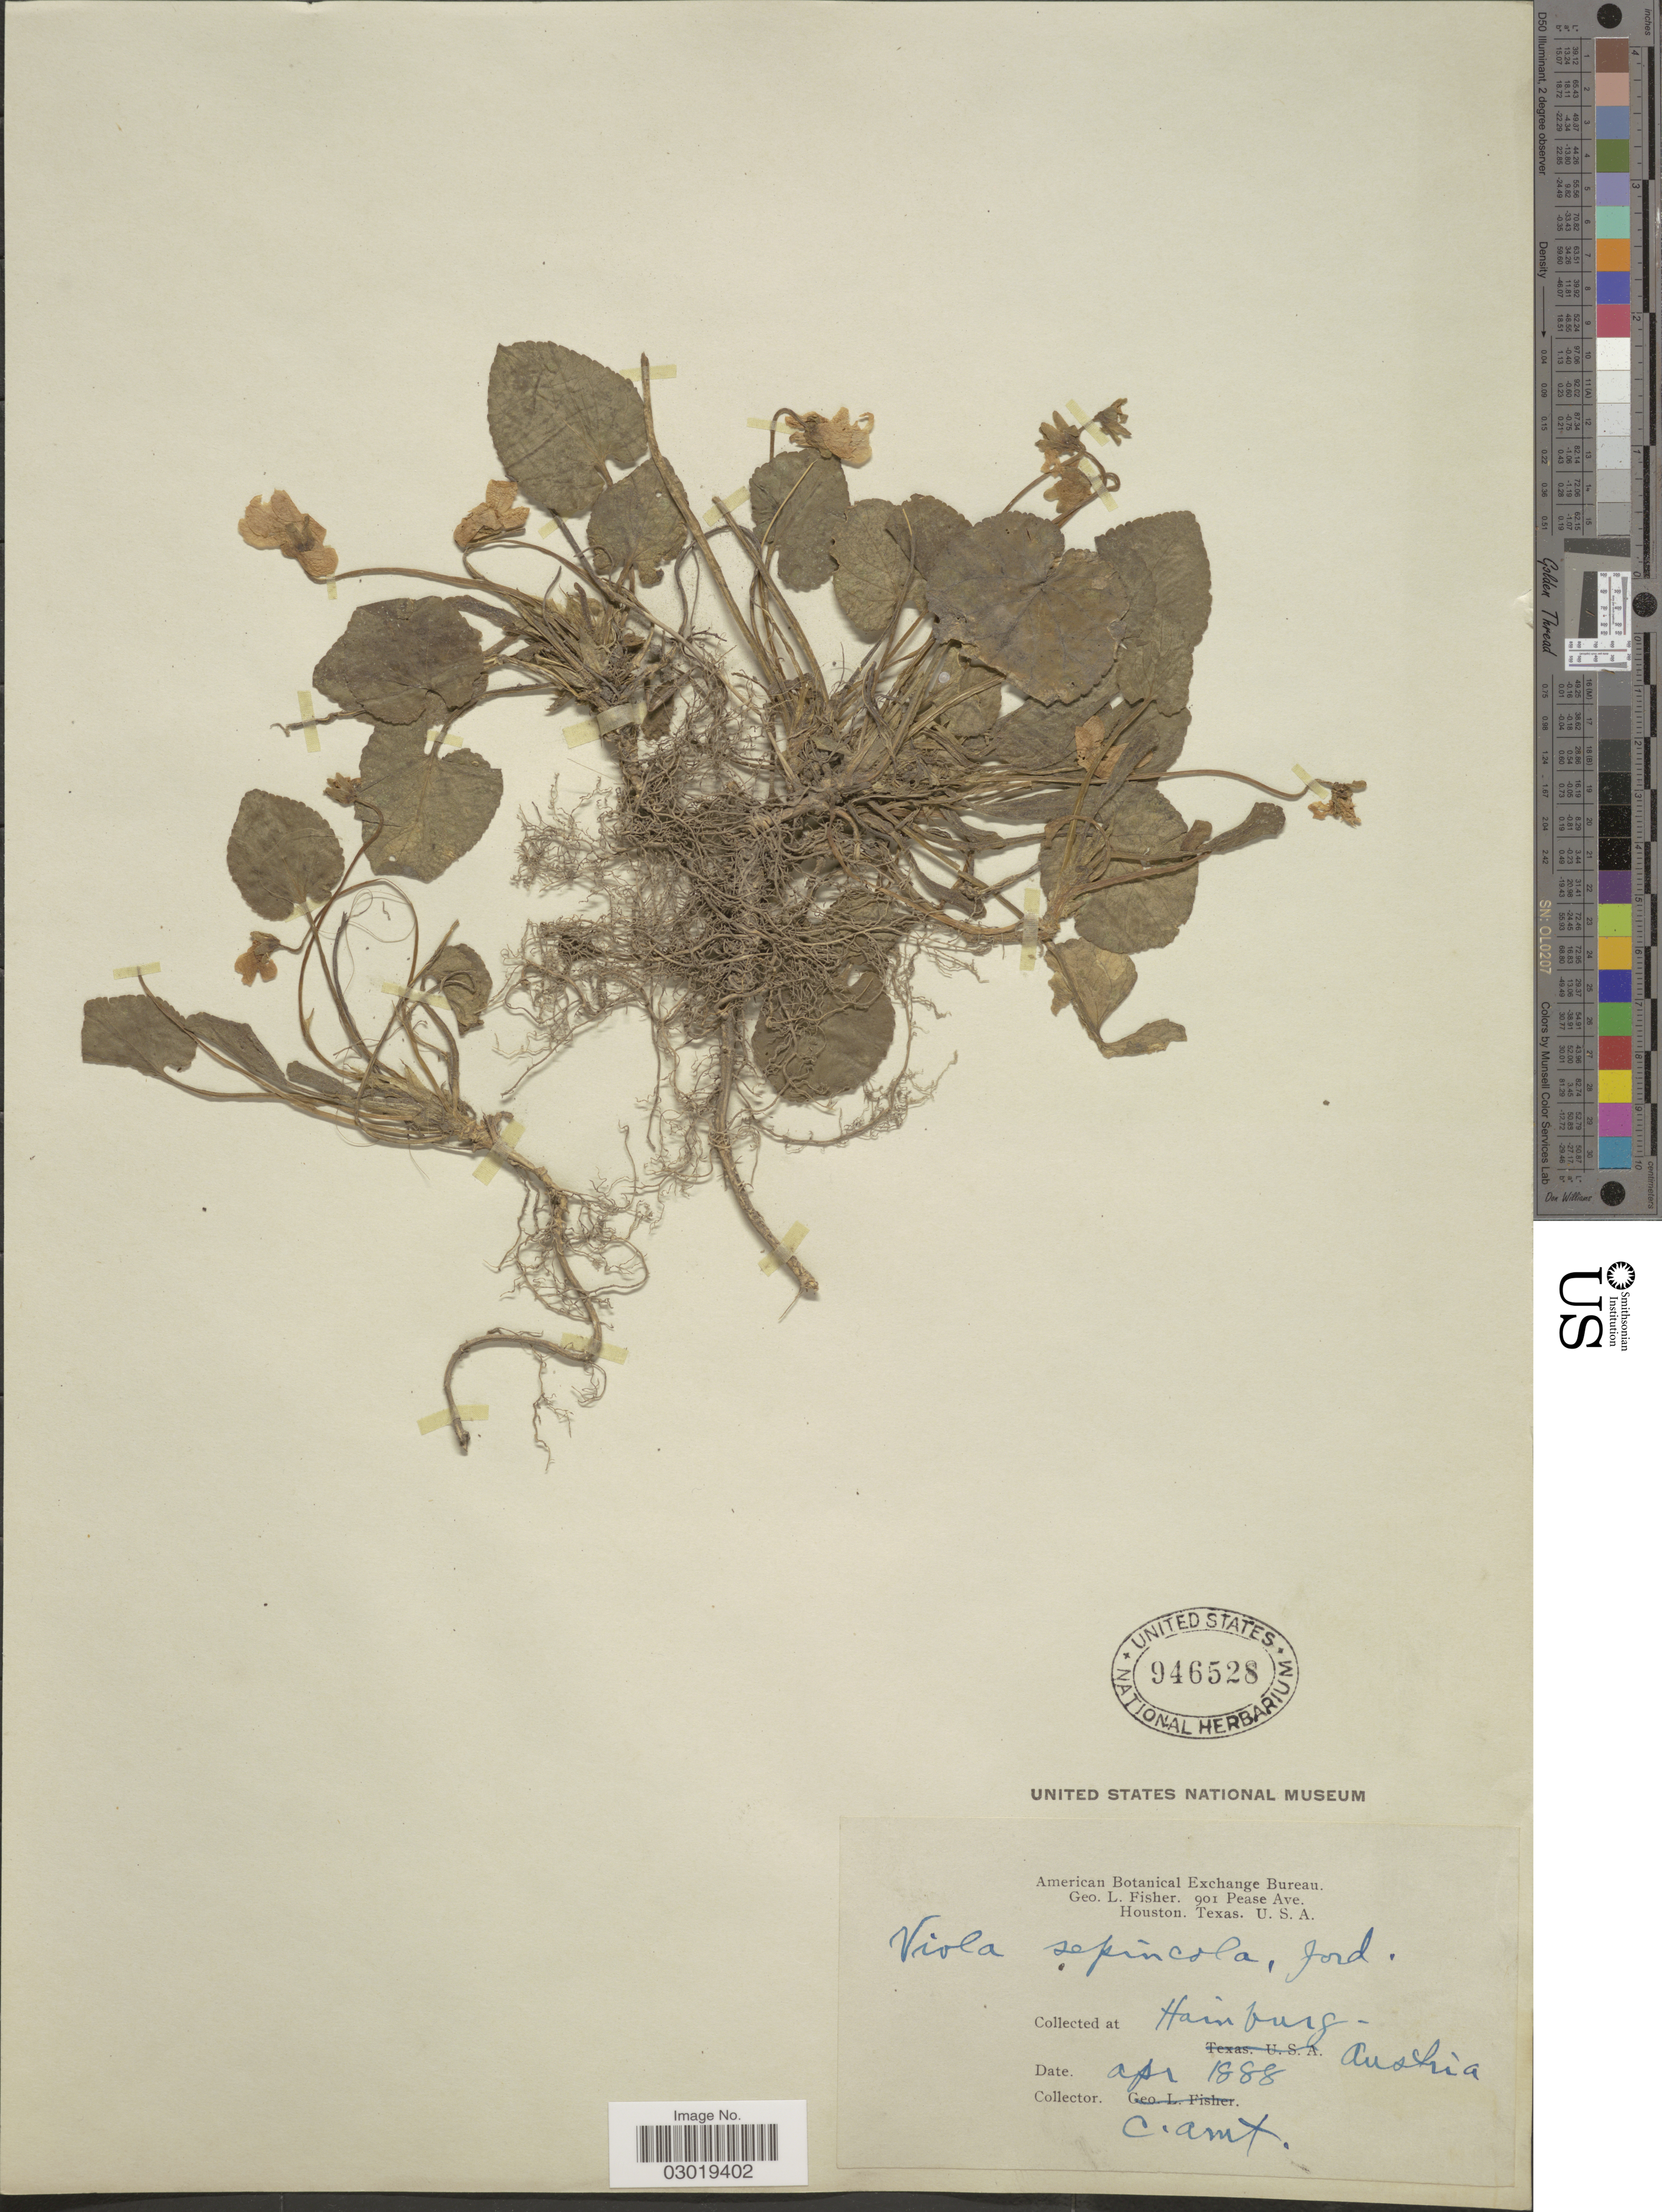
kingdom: Plantae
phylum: Tracheophyta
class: Magnoliopsida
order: Malpighiales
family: Violaceae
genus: Viola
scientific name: Viola sp.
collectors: C. Amt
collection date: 1888-04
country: Austria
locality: Hainburg.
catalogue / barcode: US 946528